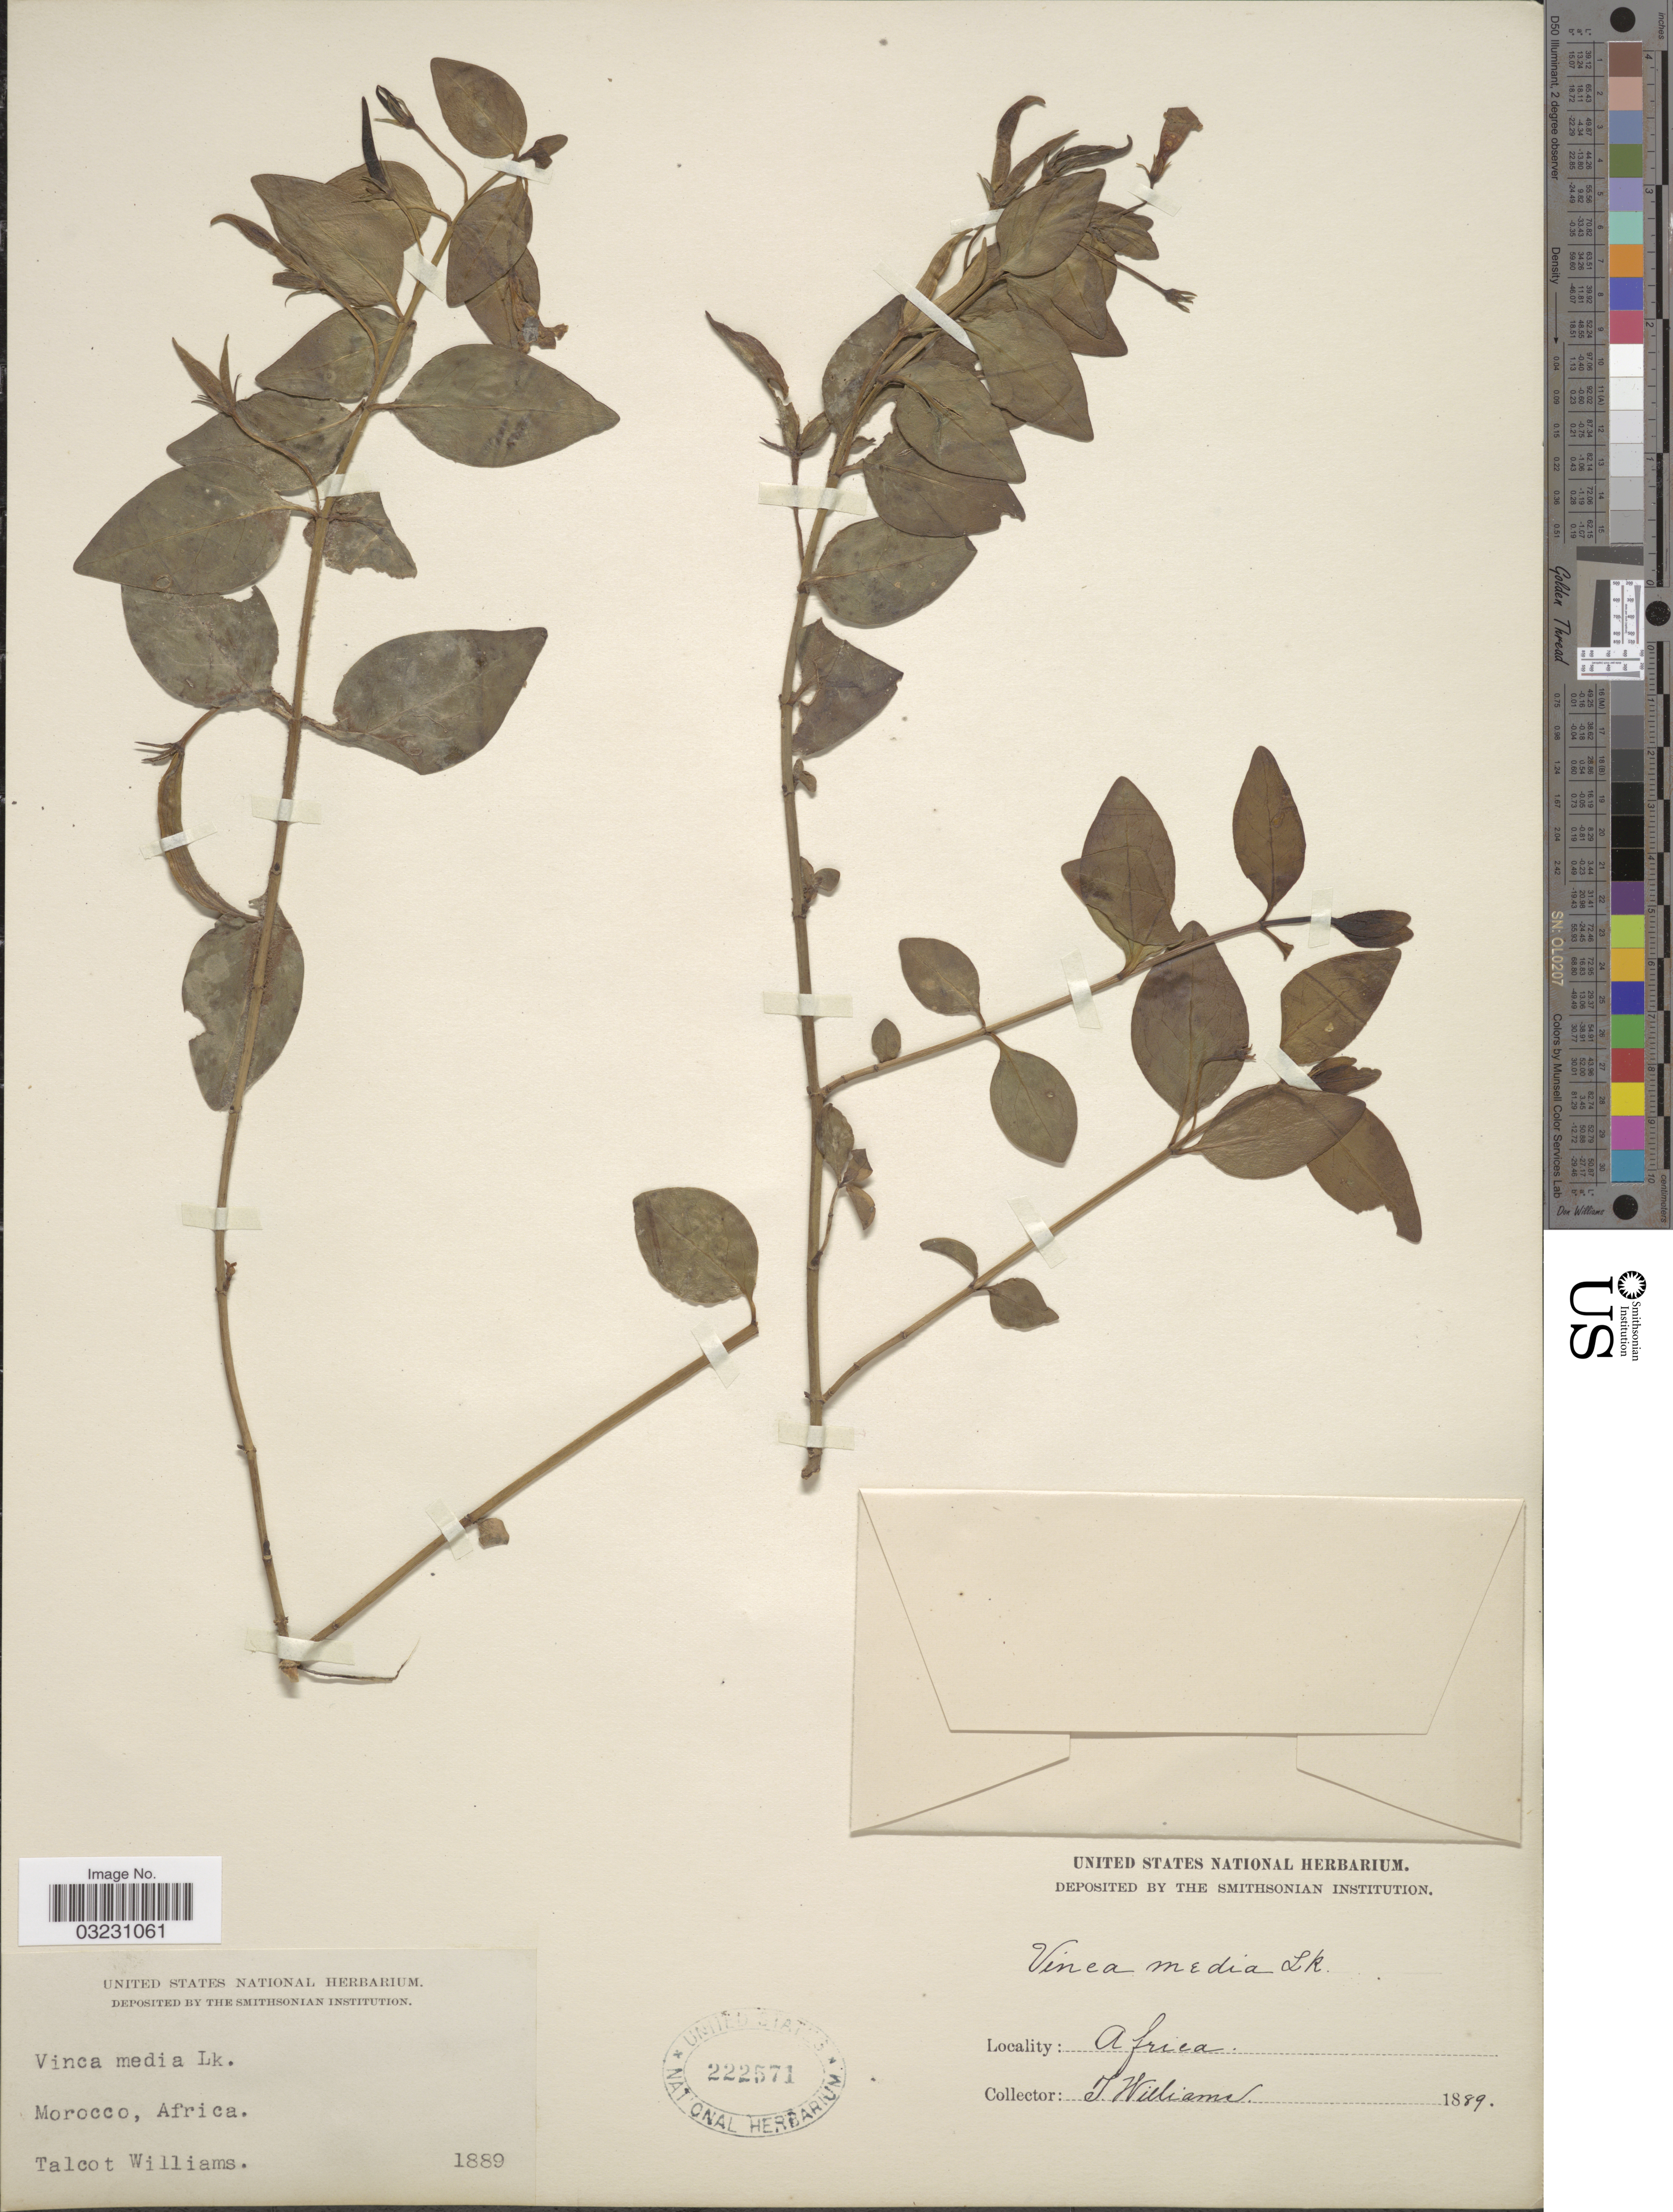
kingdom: Plantae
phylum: Tracheophyta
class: Magnoliopsida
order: Gentianales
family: Apocynaceae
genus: Vinca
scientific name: Vinca media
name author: Hoffmanns. & Link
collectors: T. Williams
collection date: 1889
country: Morocco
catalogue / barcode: US 222571